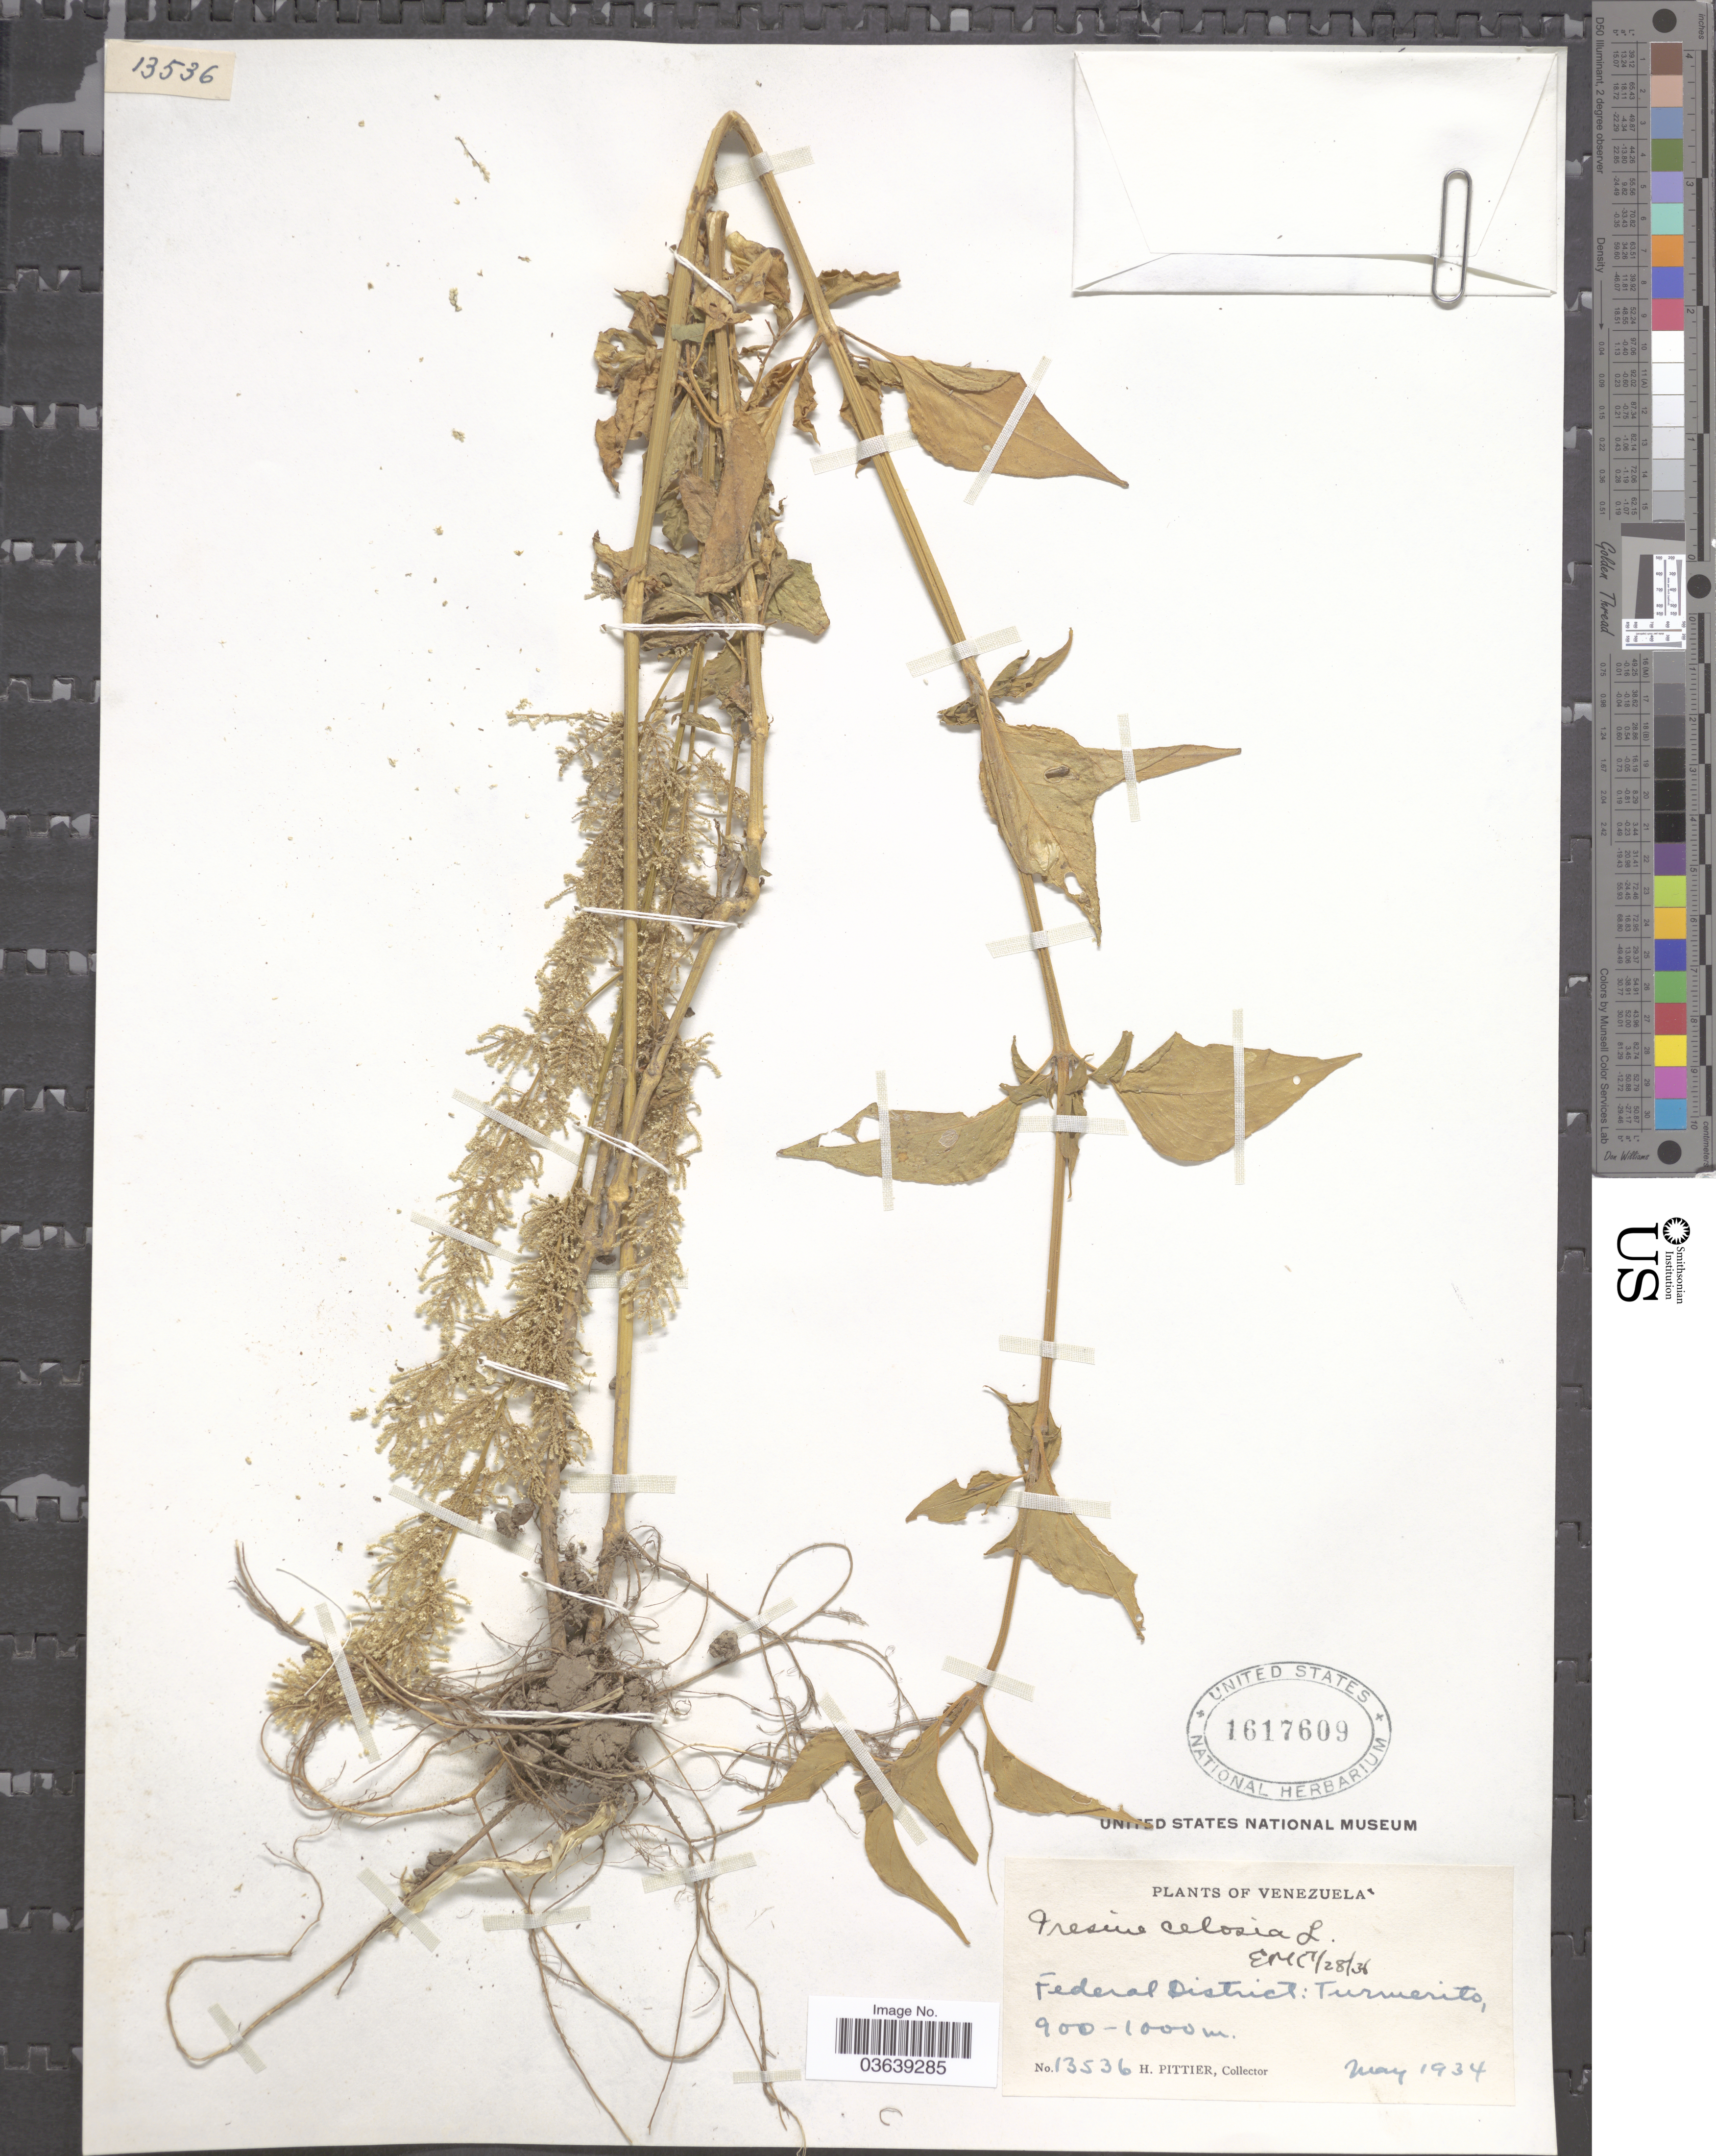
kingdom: Plantae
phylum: Tracheophyta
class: Magnoliopsida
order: Caryophyllales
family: Amaranthaceae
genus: Iresine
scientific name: Iresine celosia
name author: L.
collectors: H. F. Pittier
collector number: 13536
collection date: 1934-05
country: Venezuela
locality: Federal District: Turmerito.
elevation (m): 900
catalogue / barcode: US 1617609